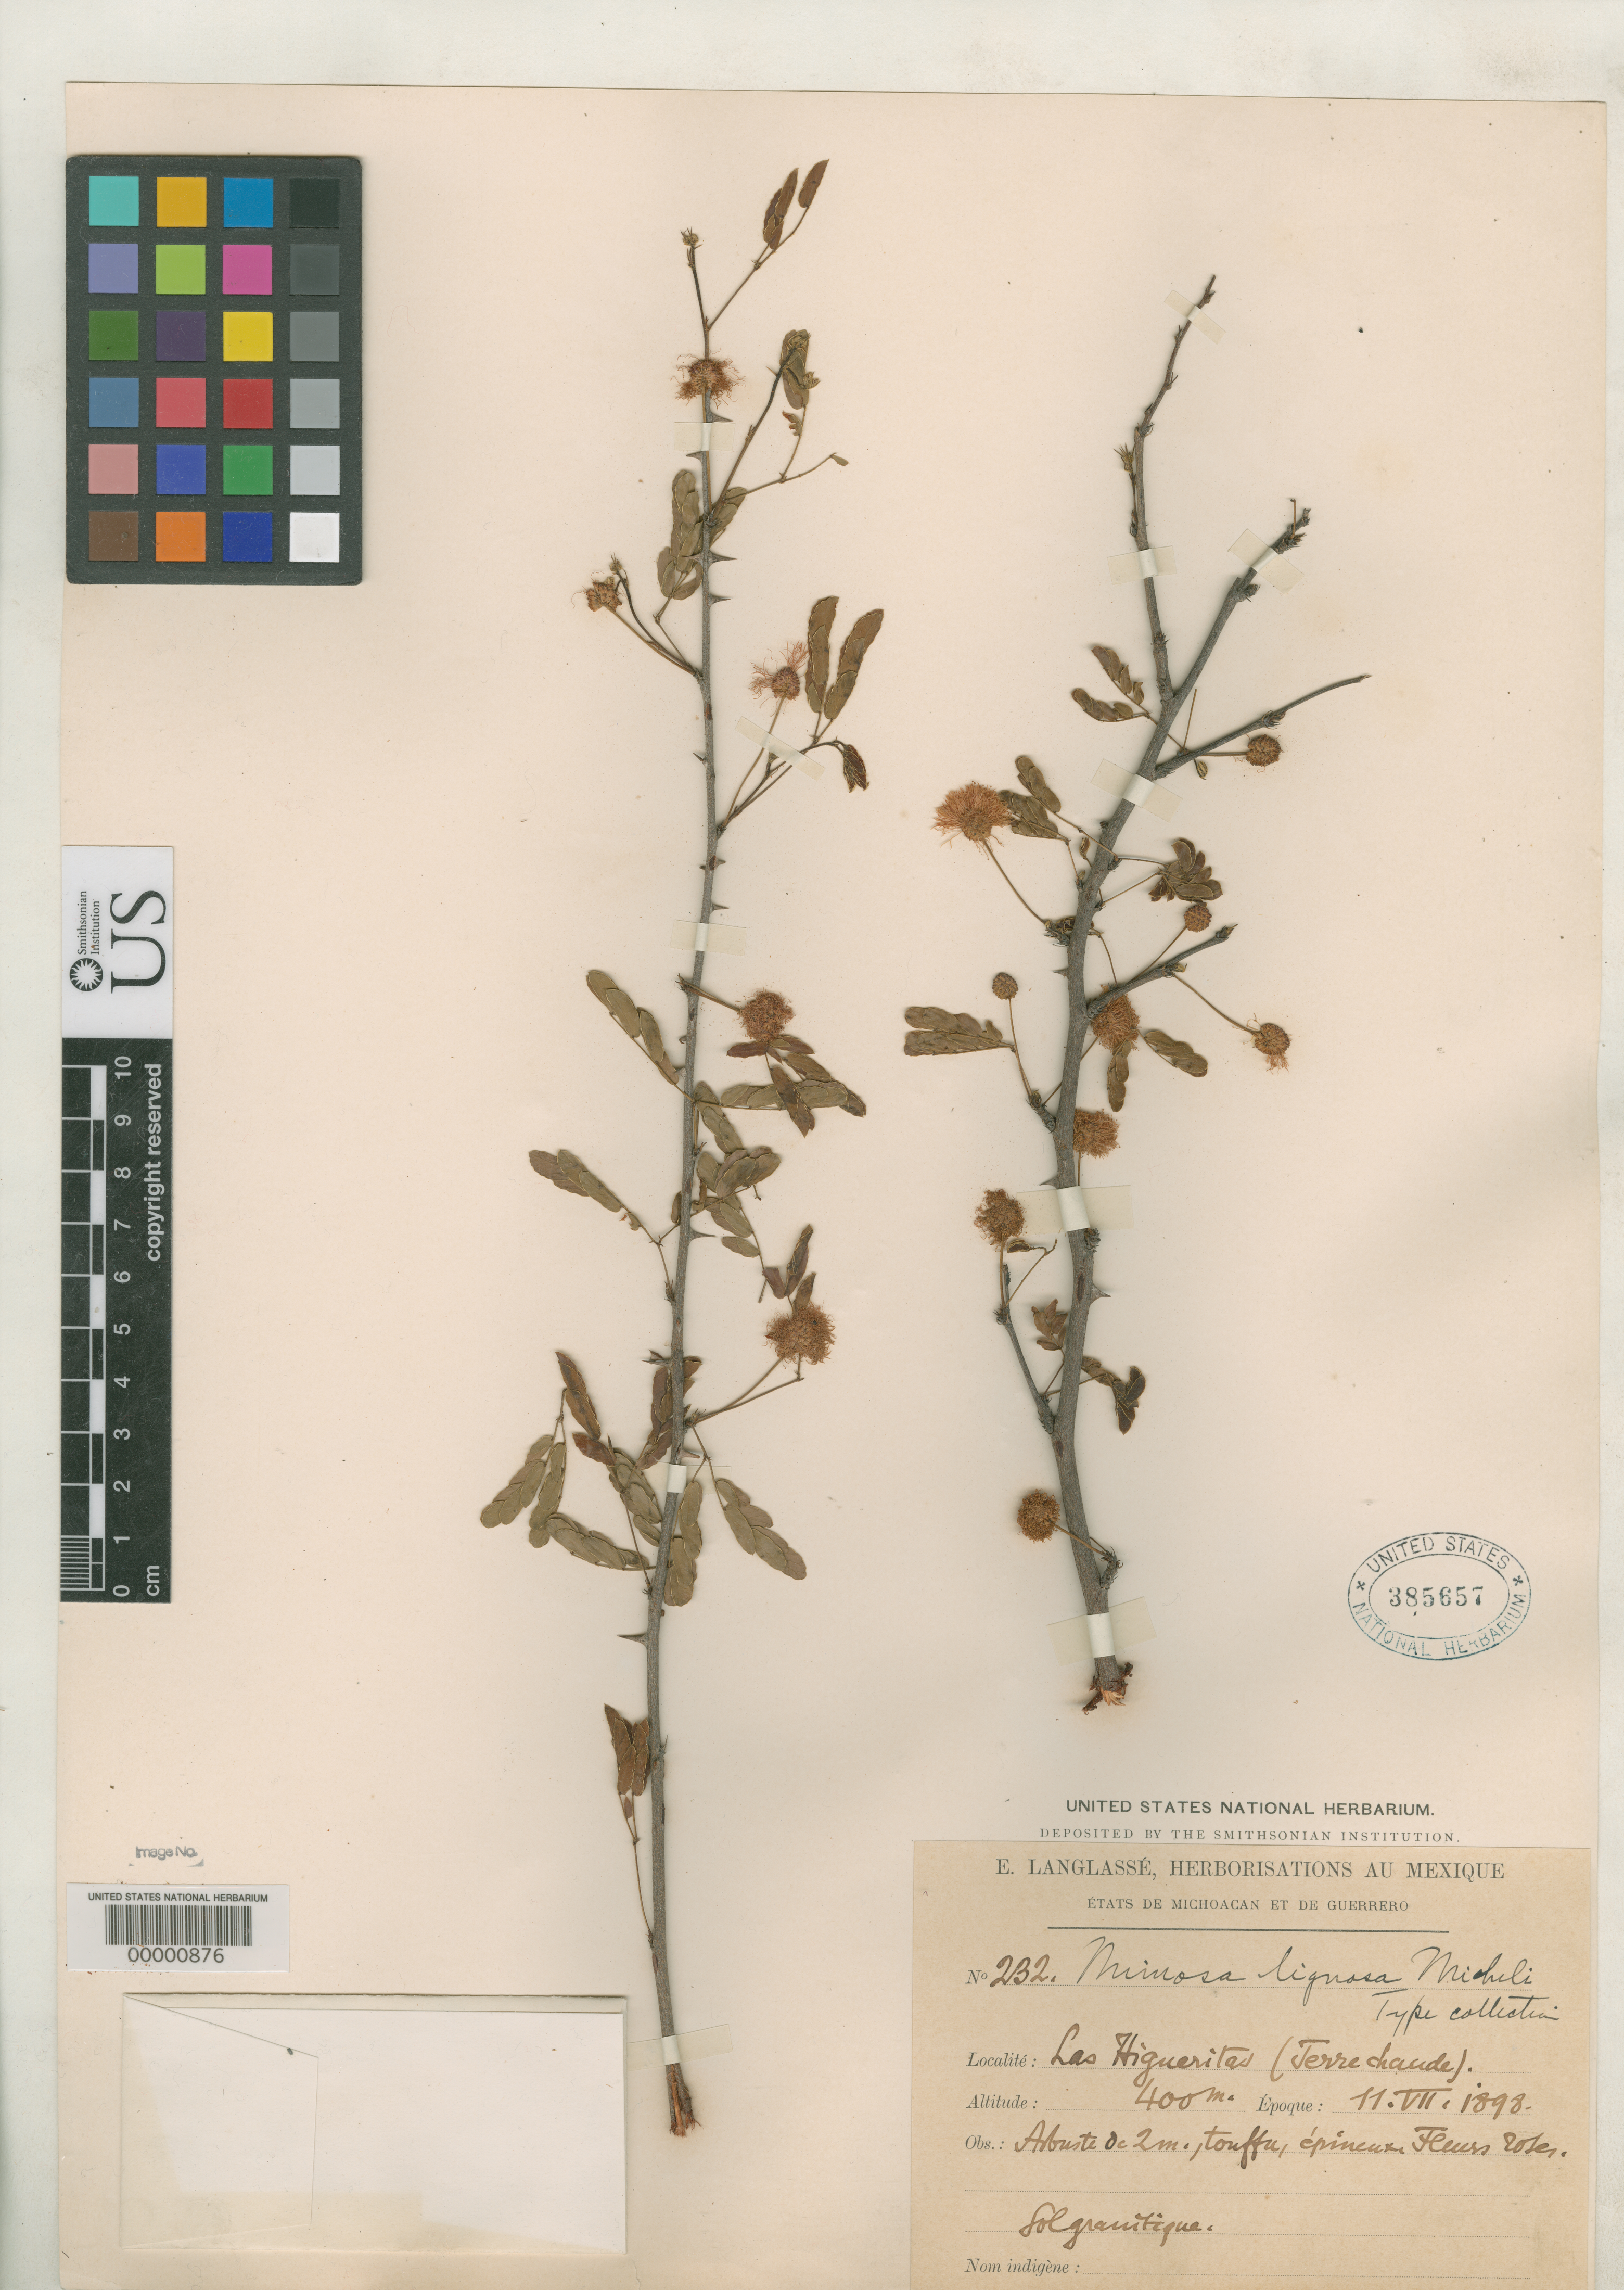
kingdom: Plantae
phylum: Tracheophyta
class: Magnoliopsida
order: Fabales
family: Fabaceae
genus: Mimosa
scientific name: Mimosa lignosa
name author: Micheli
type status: Type Collection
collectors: E. Langlassé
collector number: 232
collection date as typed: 11 Jul 1898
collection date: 1898-07-11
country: Mexico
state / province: Guerrero / Michoacán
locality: Las Higueritas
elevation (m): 400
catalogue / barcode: US 385657